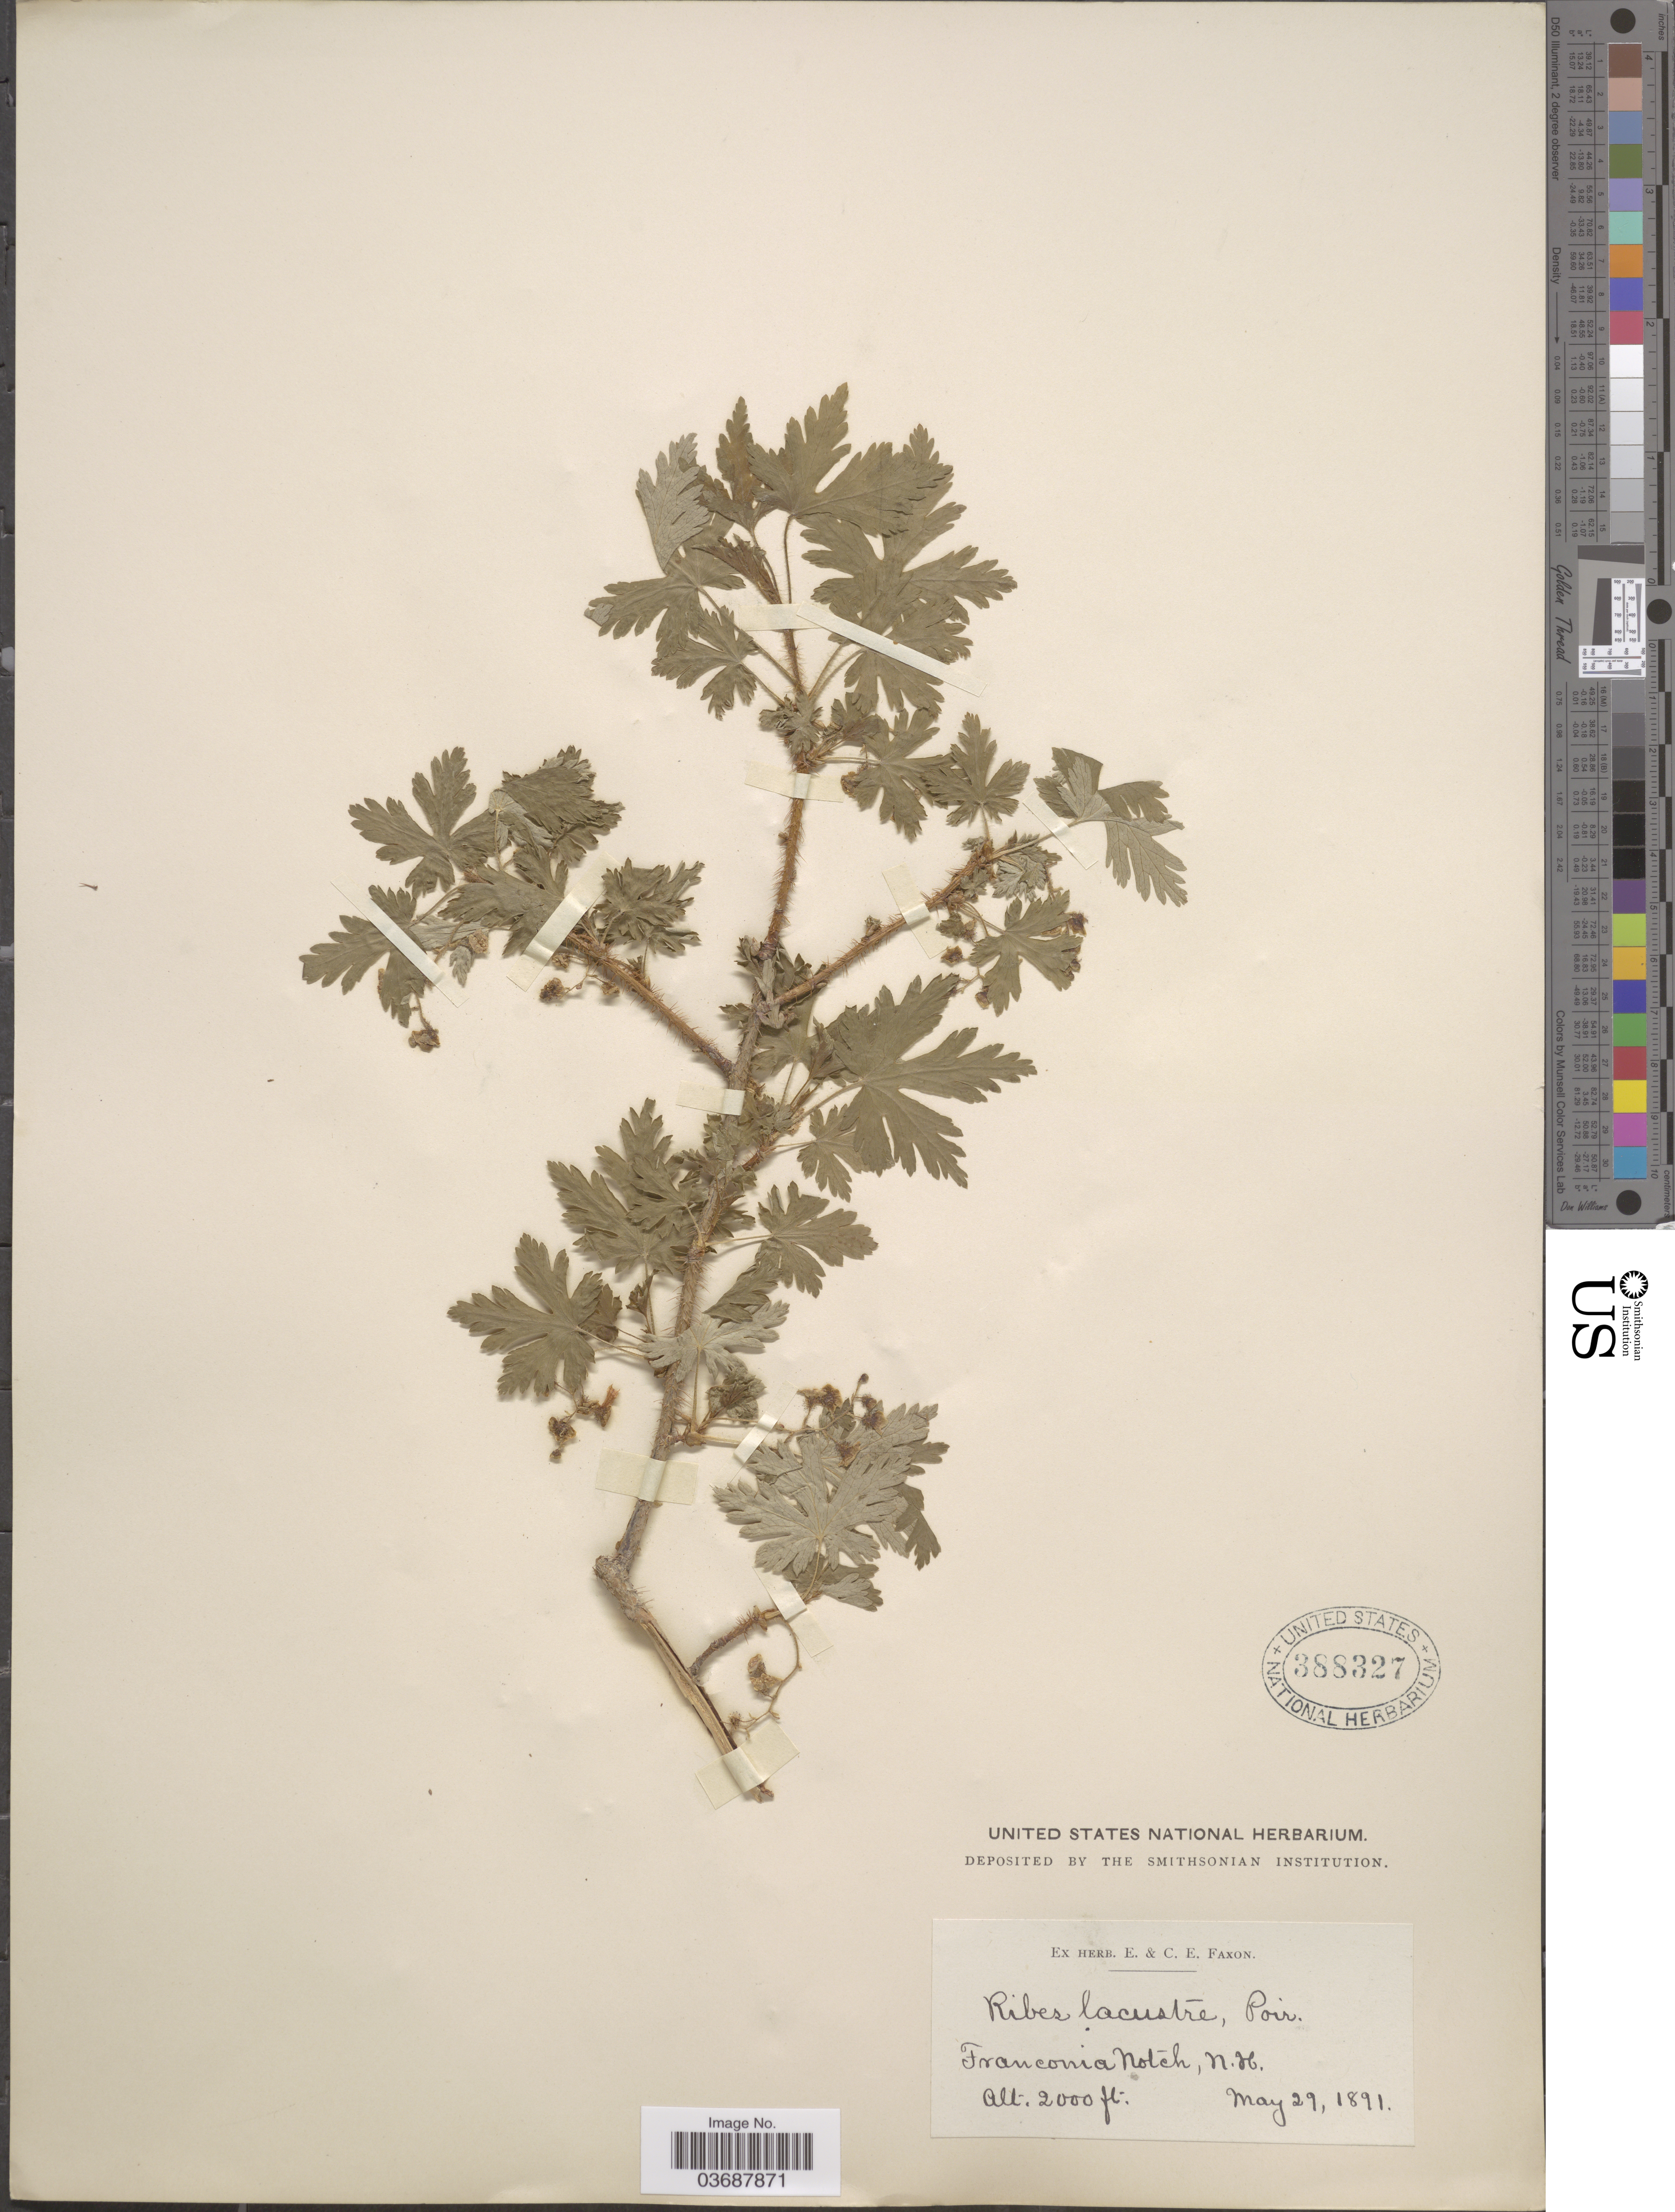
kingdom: Plantae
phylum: Tracheophyta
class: Magnoliopsida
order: Saxifragales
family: Grossulariaceae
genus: Ribes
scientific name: Ribes lacustre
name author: (Pers.) Poir.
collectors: ex herb. E. & C.E. Faxon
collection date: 1891-05-29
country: United States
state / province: New Hampshire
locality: Franconia Notch.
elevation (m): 610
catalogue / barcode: US 388327